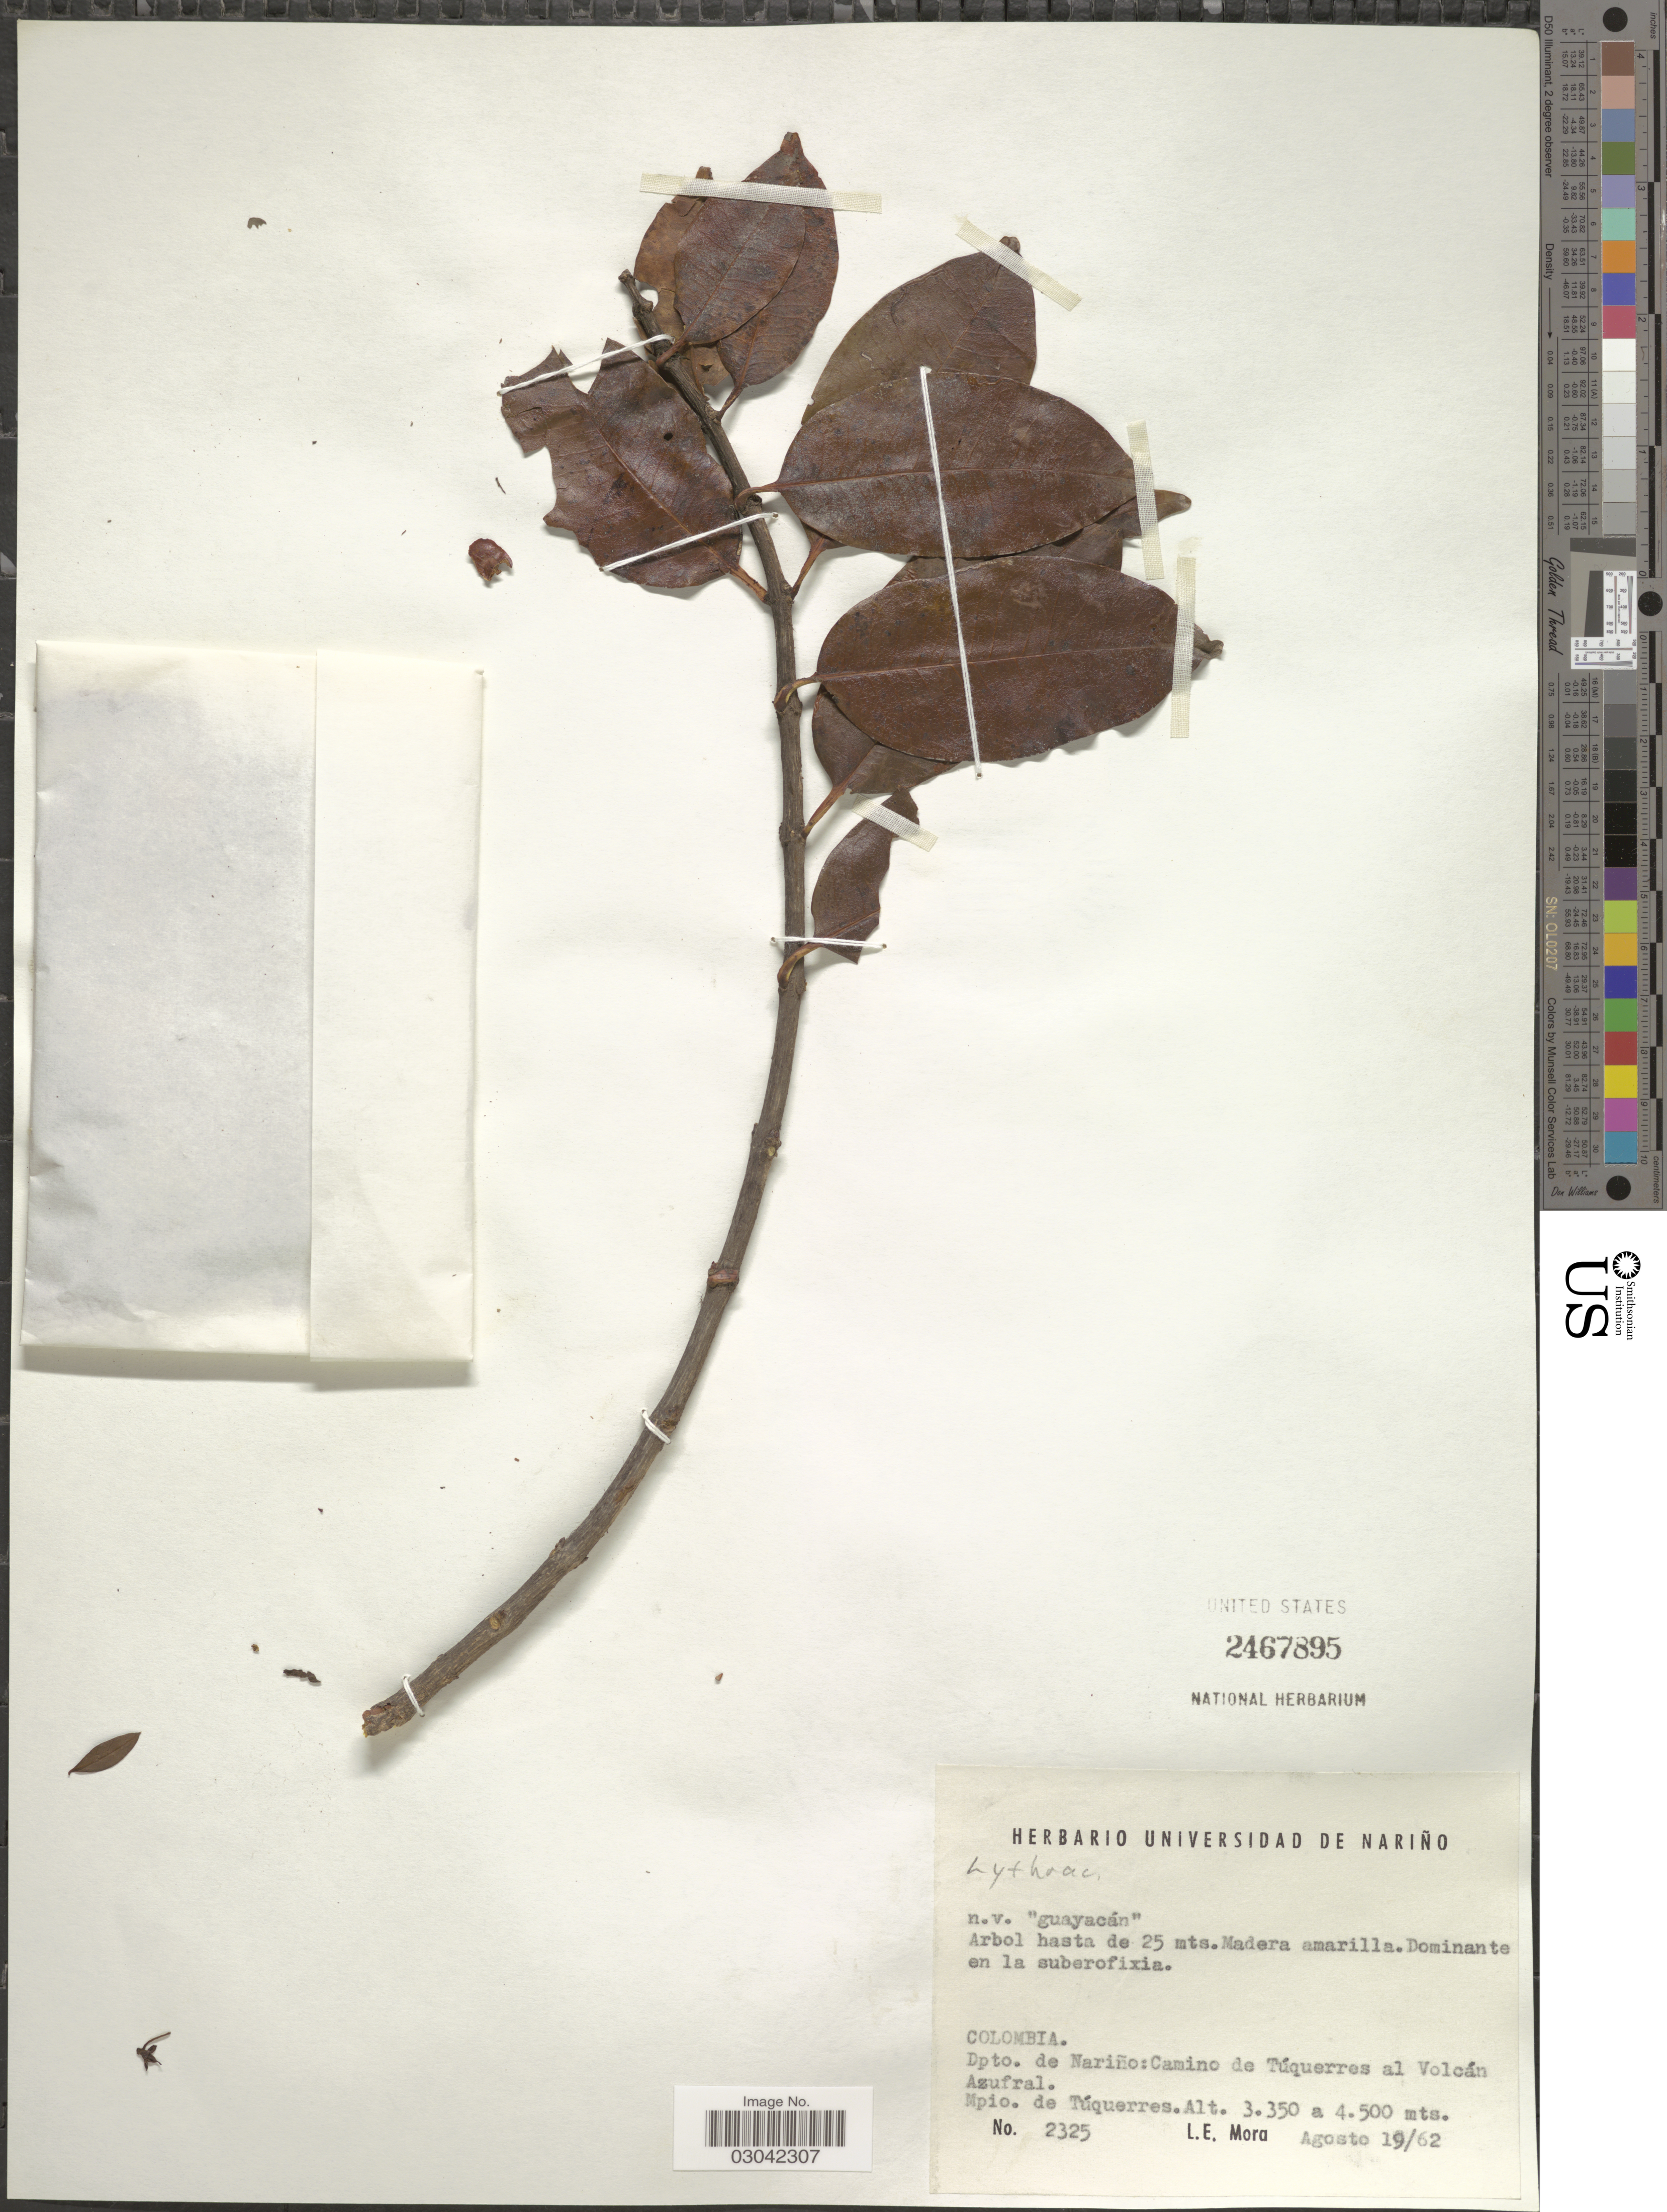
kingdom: Plantae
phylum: Tracheophyta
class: Magnoliopsida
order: Myrtales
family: Lythraceae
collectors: L. Mora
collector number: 2325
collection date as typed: Transcribed d/m/y: 19/8/62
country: Colombia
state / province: Nariño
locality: Dpto. de Nariño: Camino de Túquerres al Volcán Azufral. Mpio. de Túquerres.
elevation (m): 3350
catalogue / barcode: US 2467895